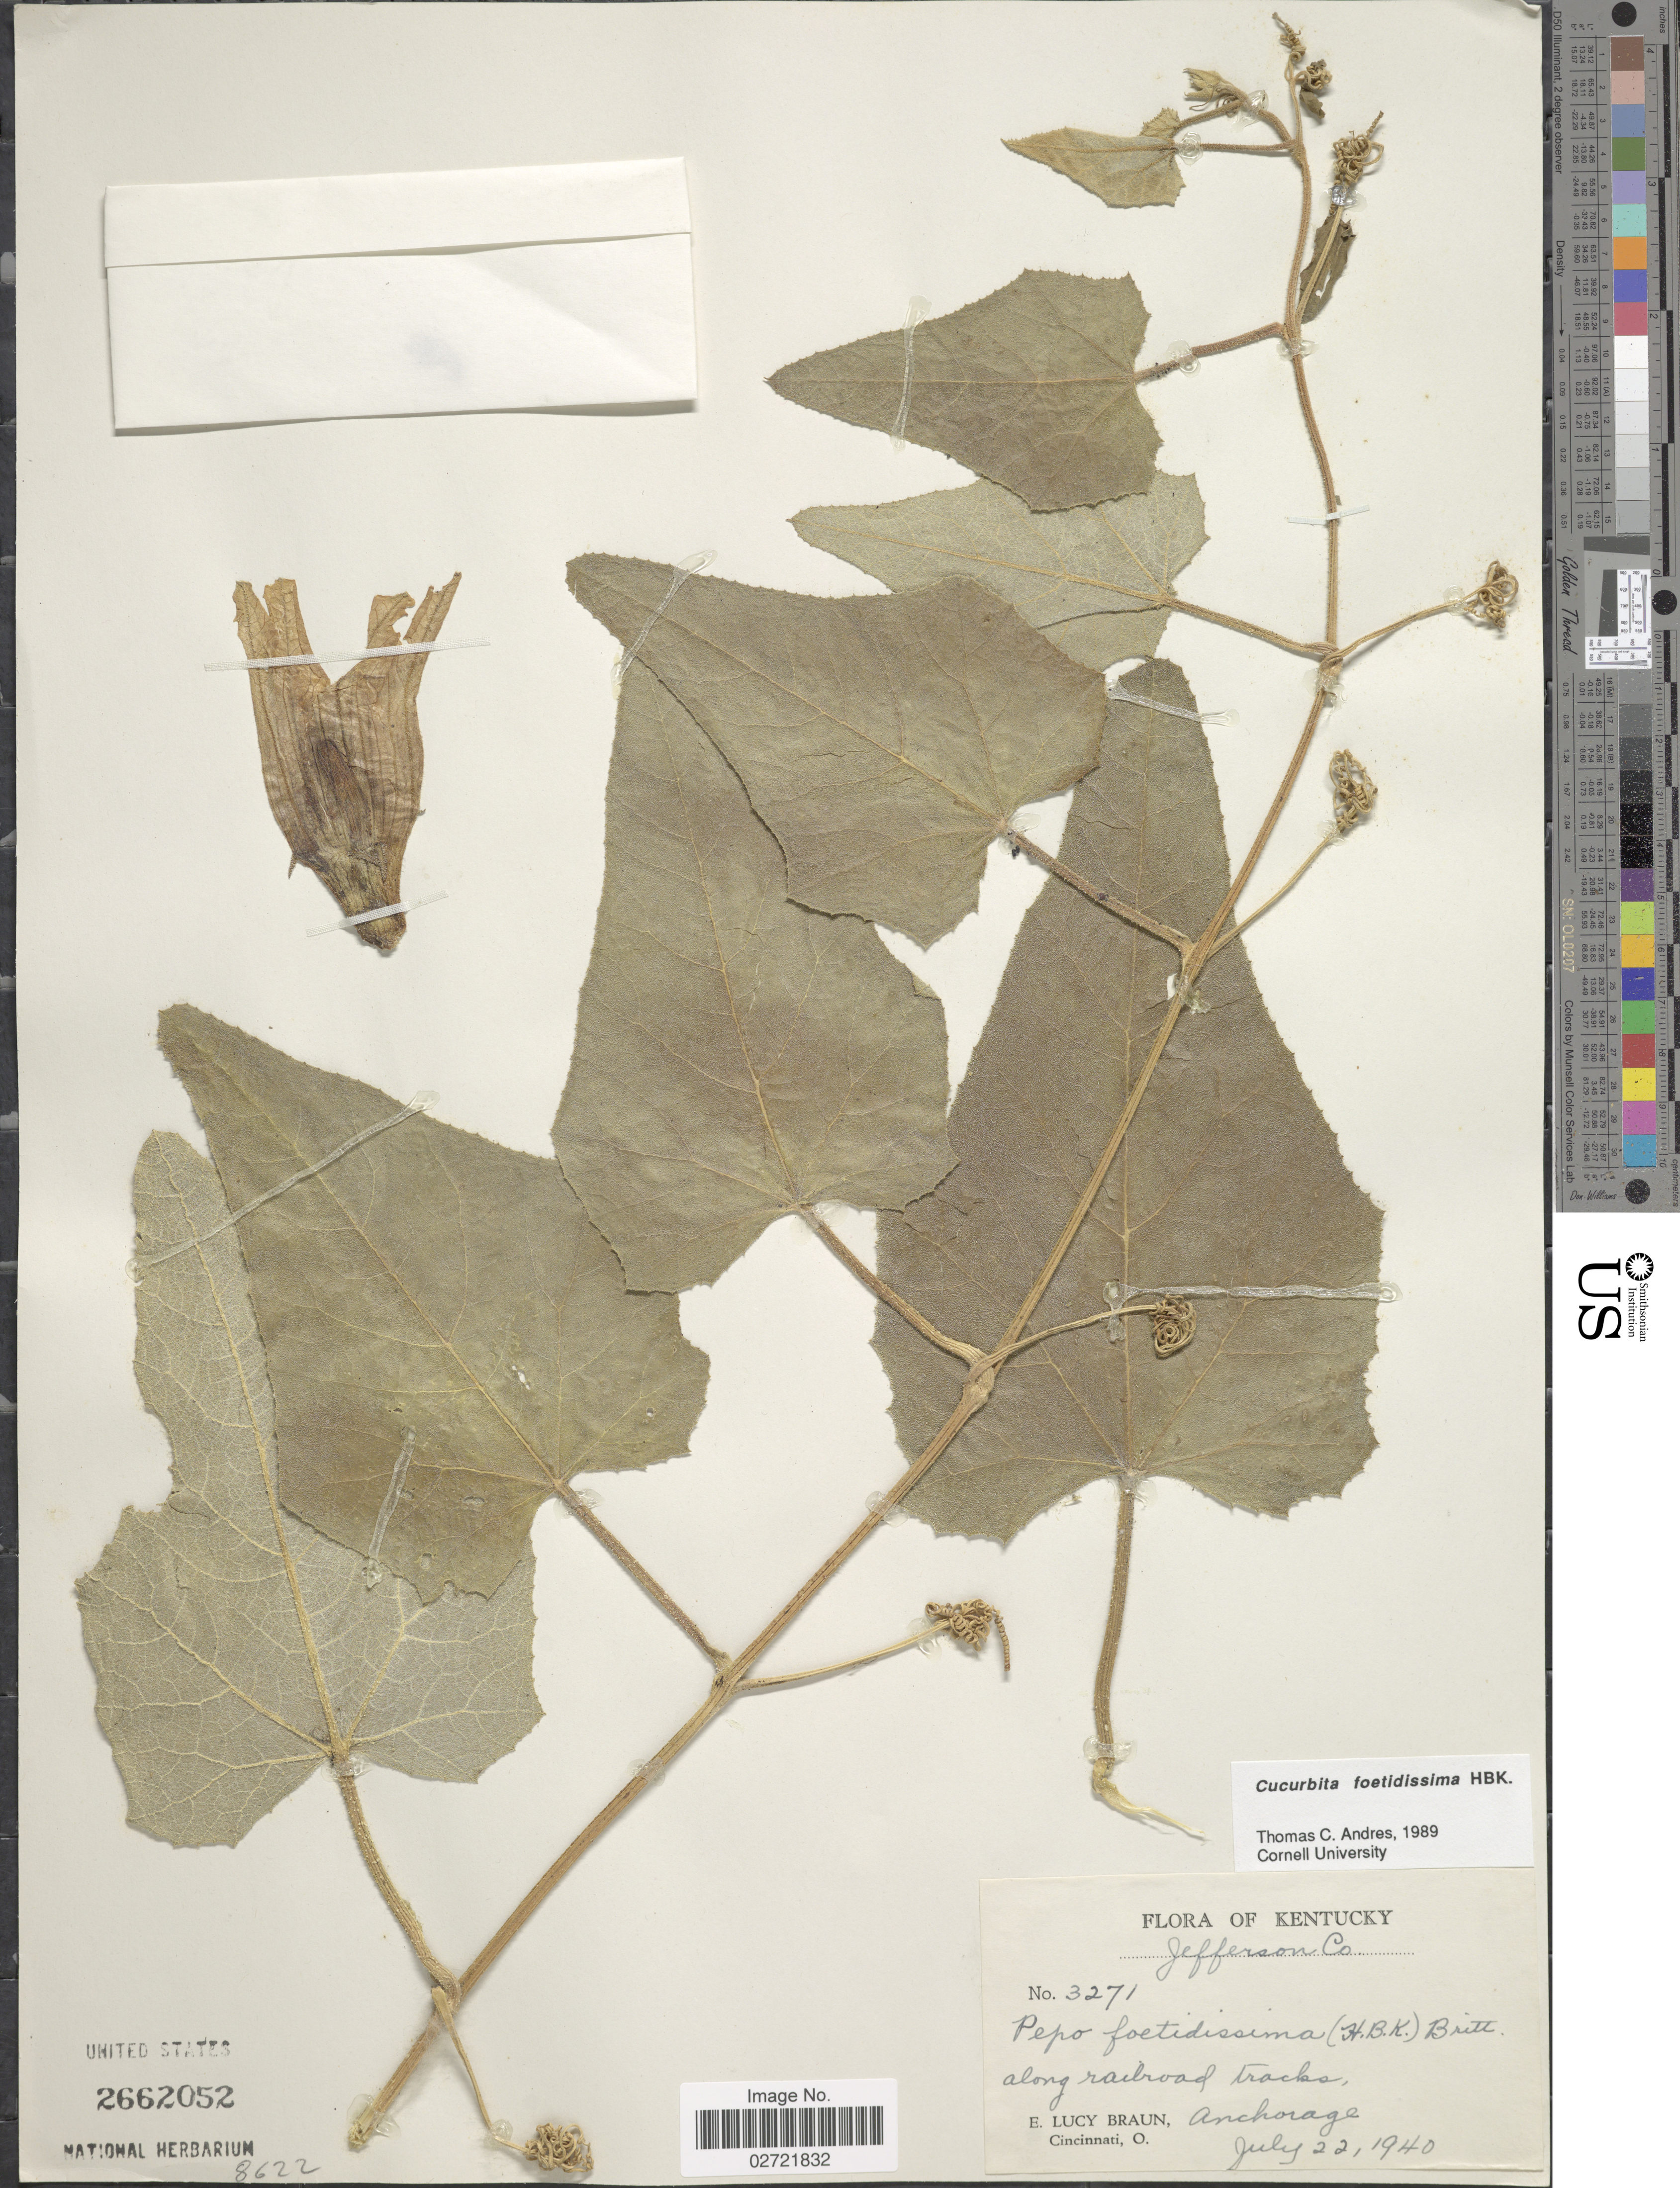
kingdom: Plantae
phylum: Tracheophyta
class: Magnoliopsida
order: Cucurbitales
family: Cucurbitaceae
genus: Cucurbita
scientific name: Cucurbita foetidissima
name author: Kunth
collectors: E. L. Braun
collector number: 3271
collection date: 1940-07-22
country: United States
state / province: Kentucky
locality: Jefferson Co., along railroad tracks, Anchorage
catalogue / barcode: US 2662052